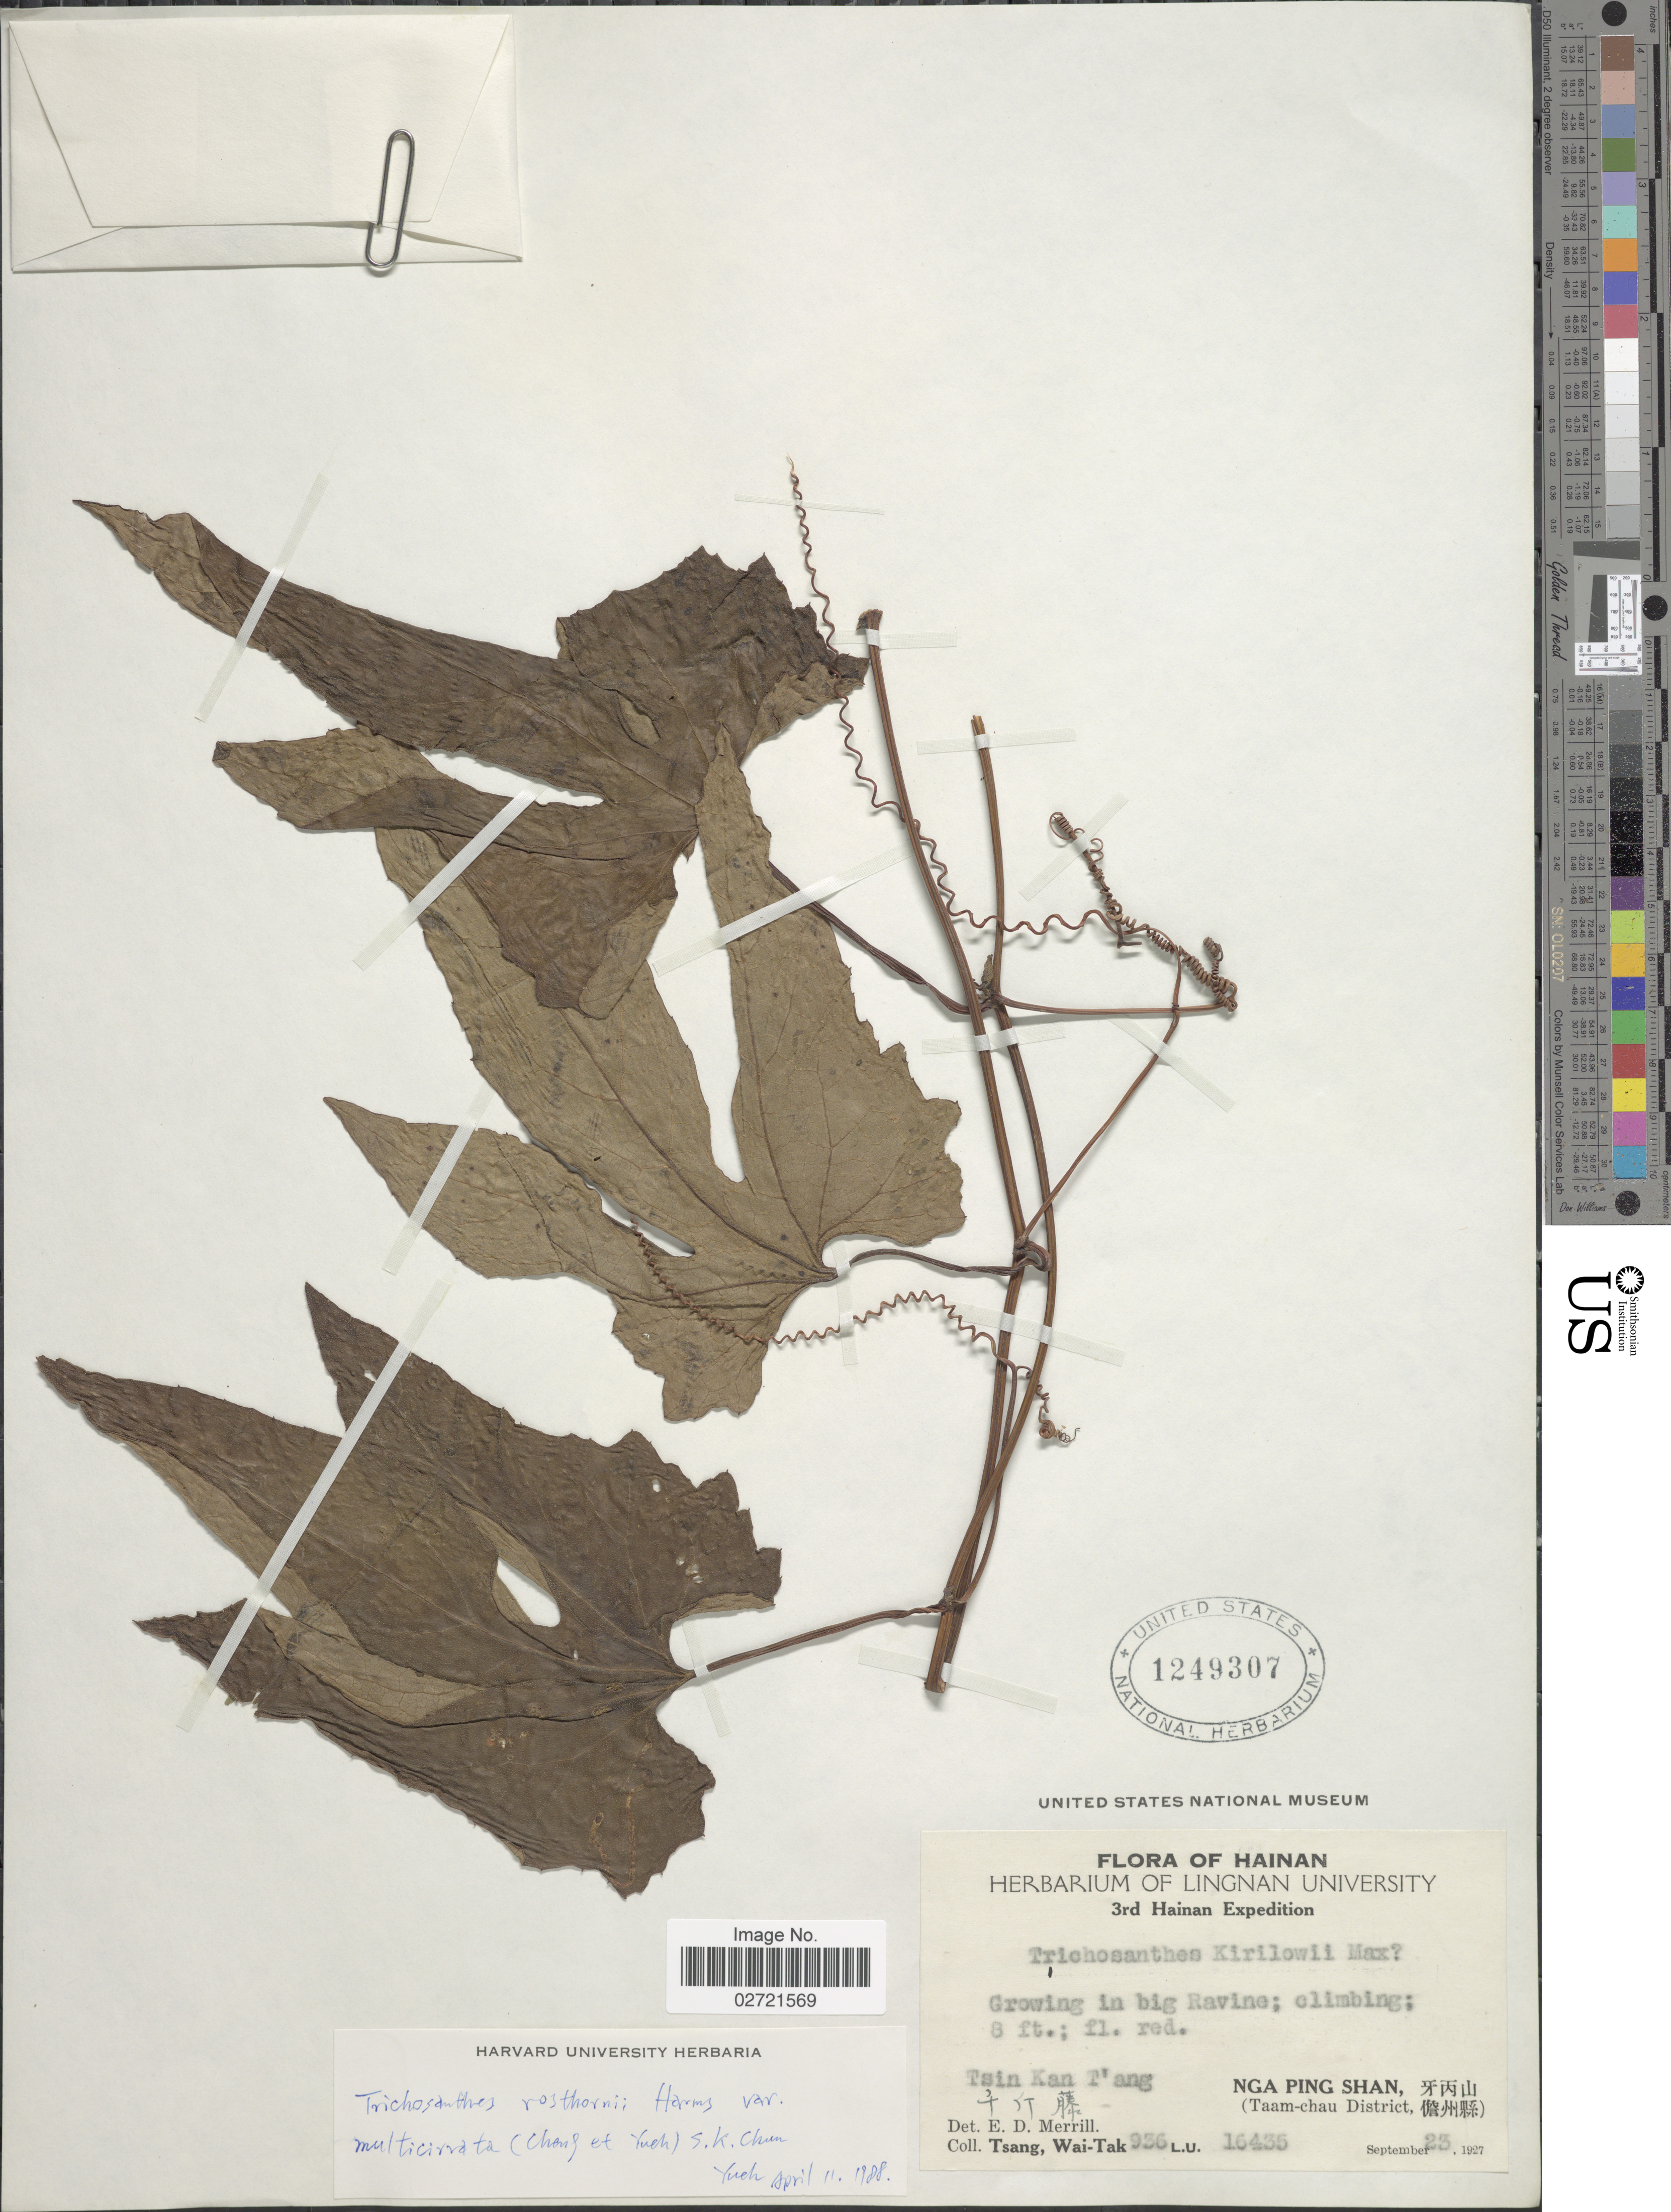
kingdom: Plantae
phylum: Tracheophyta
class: Magnoliopsida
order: Cucurbitales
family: Cucurbitaceae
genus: Trichosanthes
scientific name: Trichosanthes rosthornii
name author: Harms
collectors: W. T. Tsang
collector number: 936/16435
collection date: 1927-09-23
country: China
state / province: Hainan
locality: Hainan, Nga Ping Shan, (Taam-chau District) Tsin Kan T' ang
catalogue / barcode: US 1249307